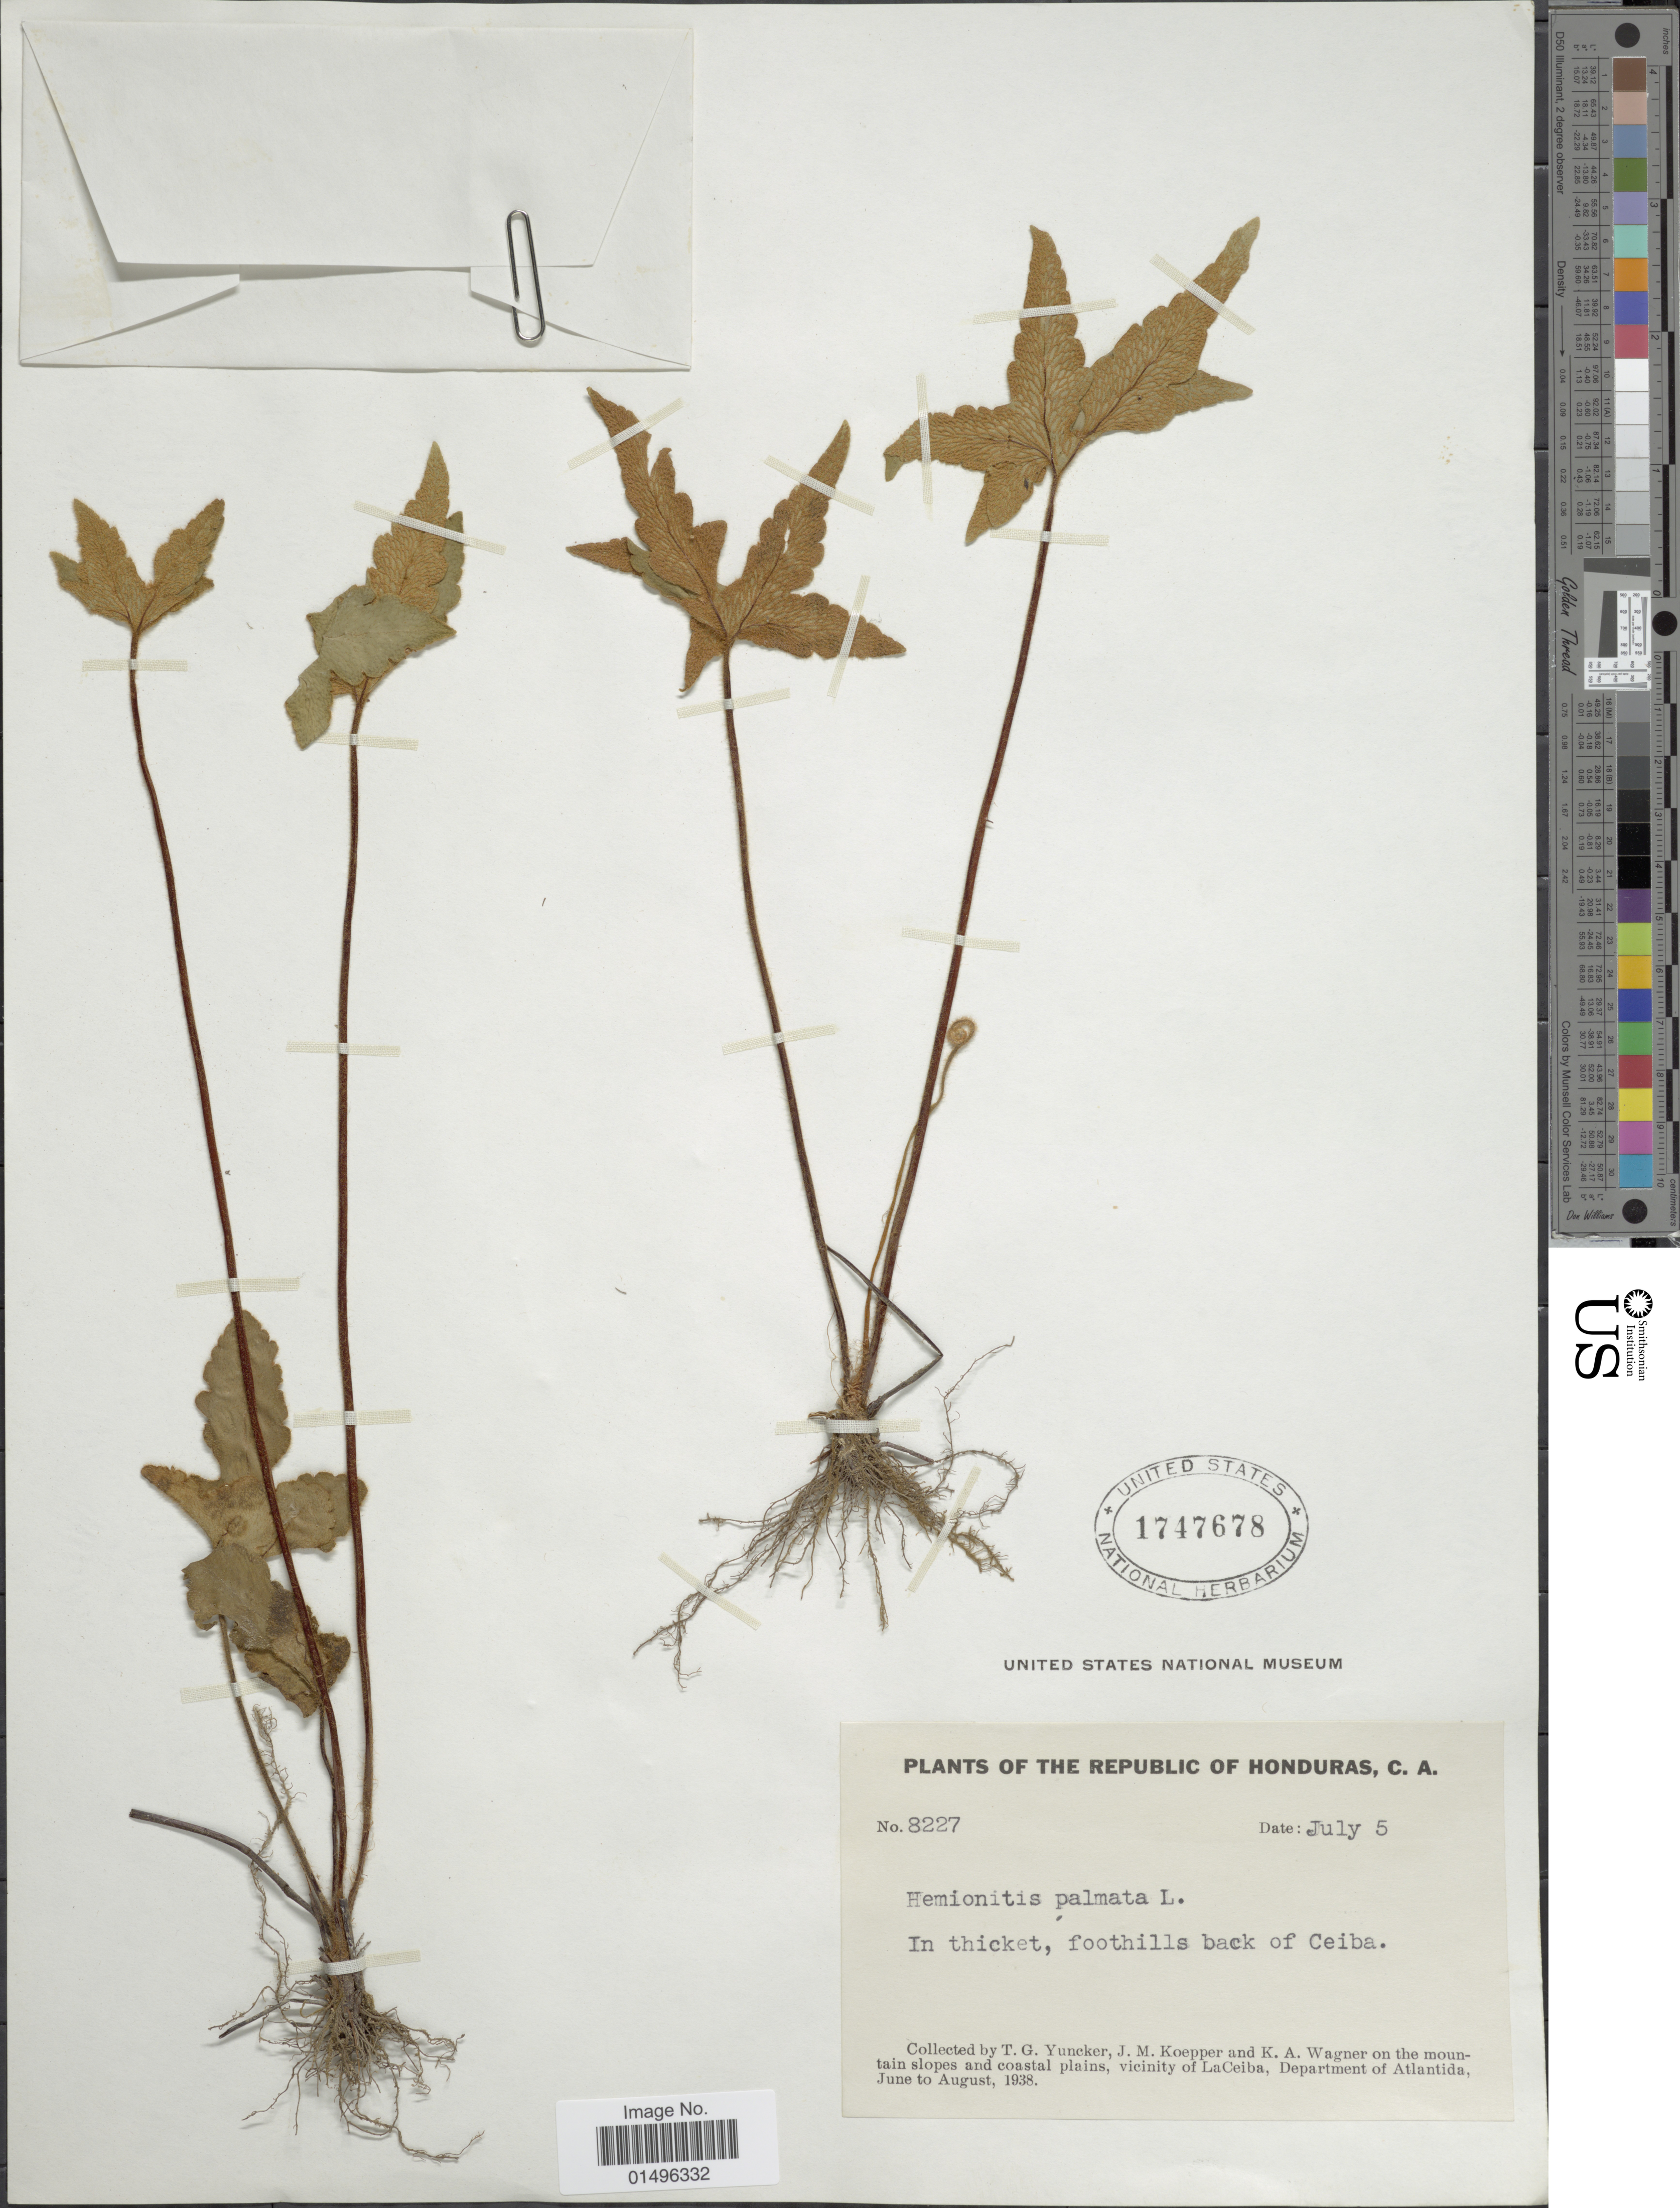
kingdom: Plantae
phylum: Tracheophyta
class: Polypodiopsida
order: Polypodiales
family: Pteridaceae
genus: Hemionitis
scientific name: Hemionitis palmata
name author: L.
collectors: T. G. Yuncker, J. M. Koepper & K. A. Wagner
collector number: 8227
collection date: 1938-07-05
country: Honduras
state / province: Atlántida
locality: Republic of Honduras, C. A., mountain slopes and coastal plains, vicinity of La Ceiba, Department of Atlantida.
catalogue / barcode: US 1747678